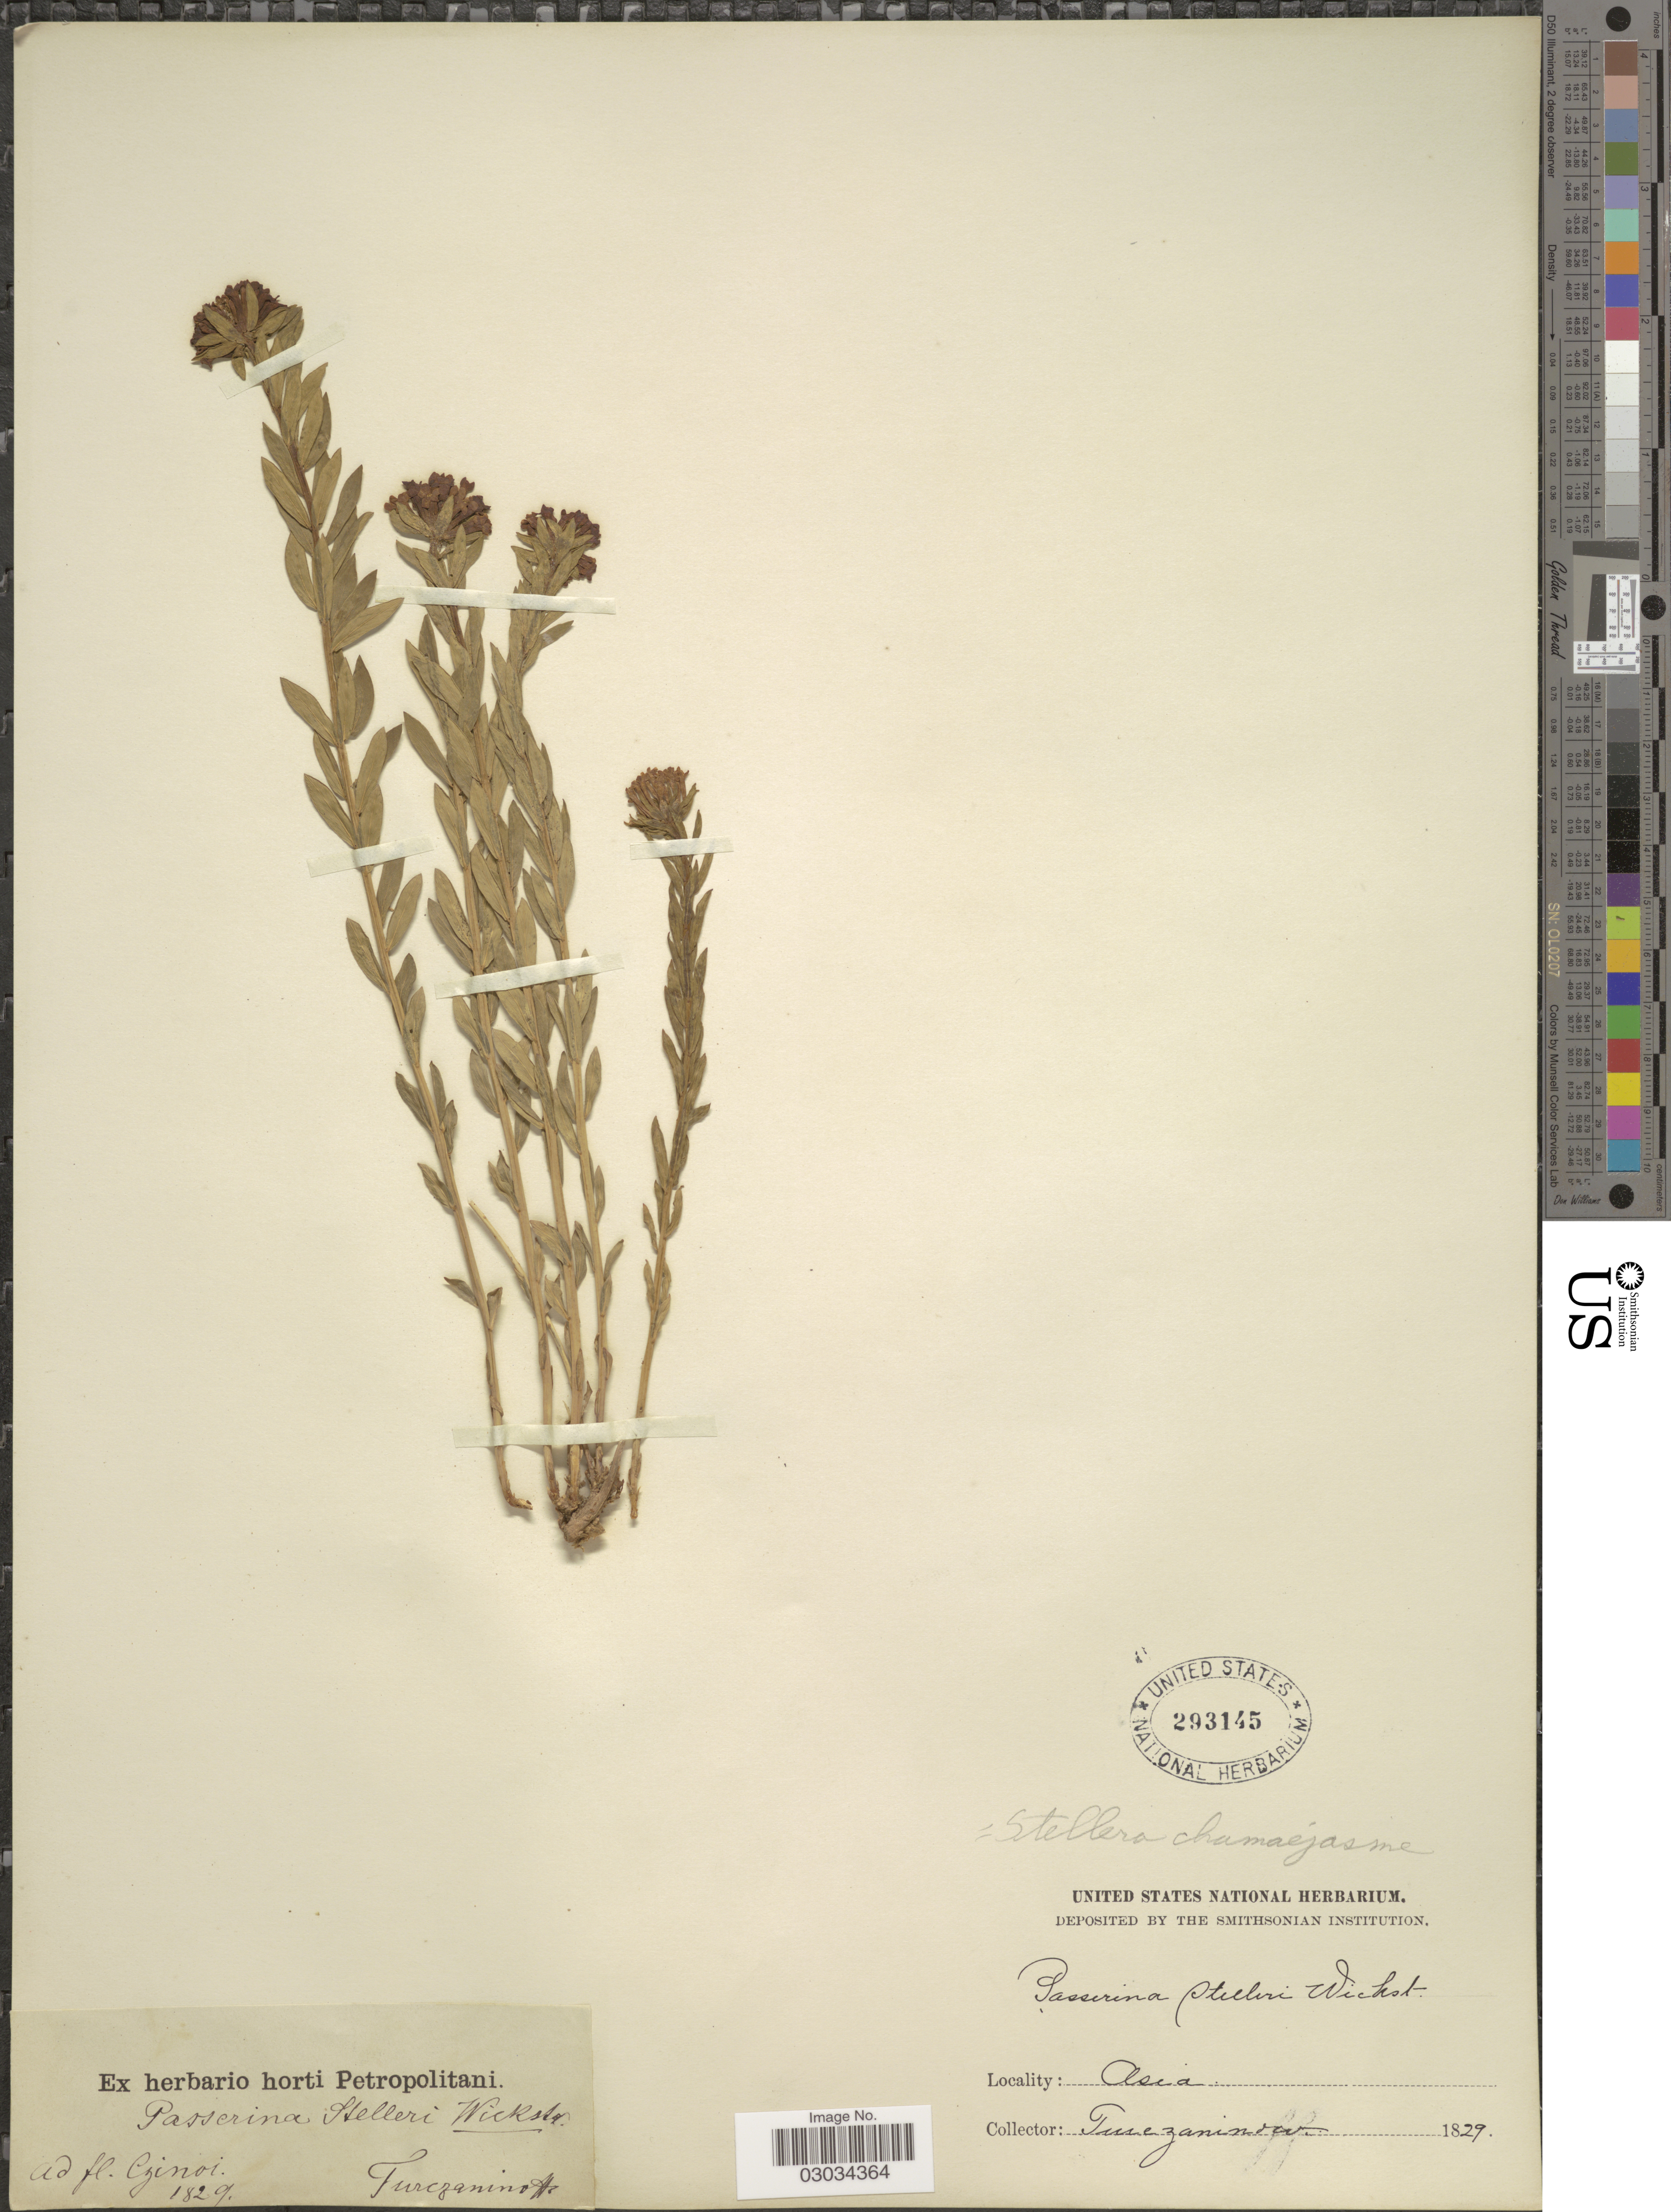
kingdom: Plantae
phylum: Tracheophyta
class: Magnoliopsida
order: Malvales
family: Thymelaeaceae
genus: Stellera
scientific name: Stellera chamaejasme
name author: L.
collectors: Turczaninow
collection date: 1829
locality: Asia. Ad fl. Czinoi.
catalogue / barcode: US 293145